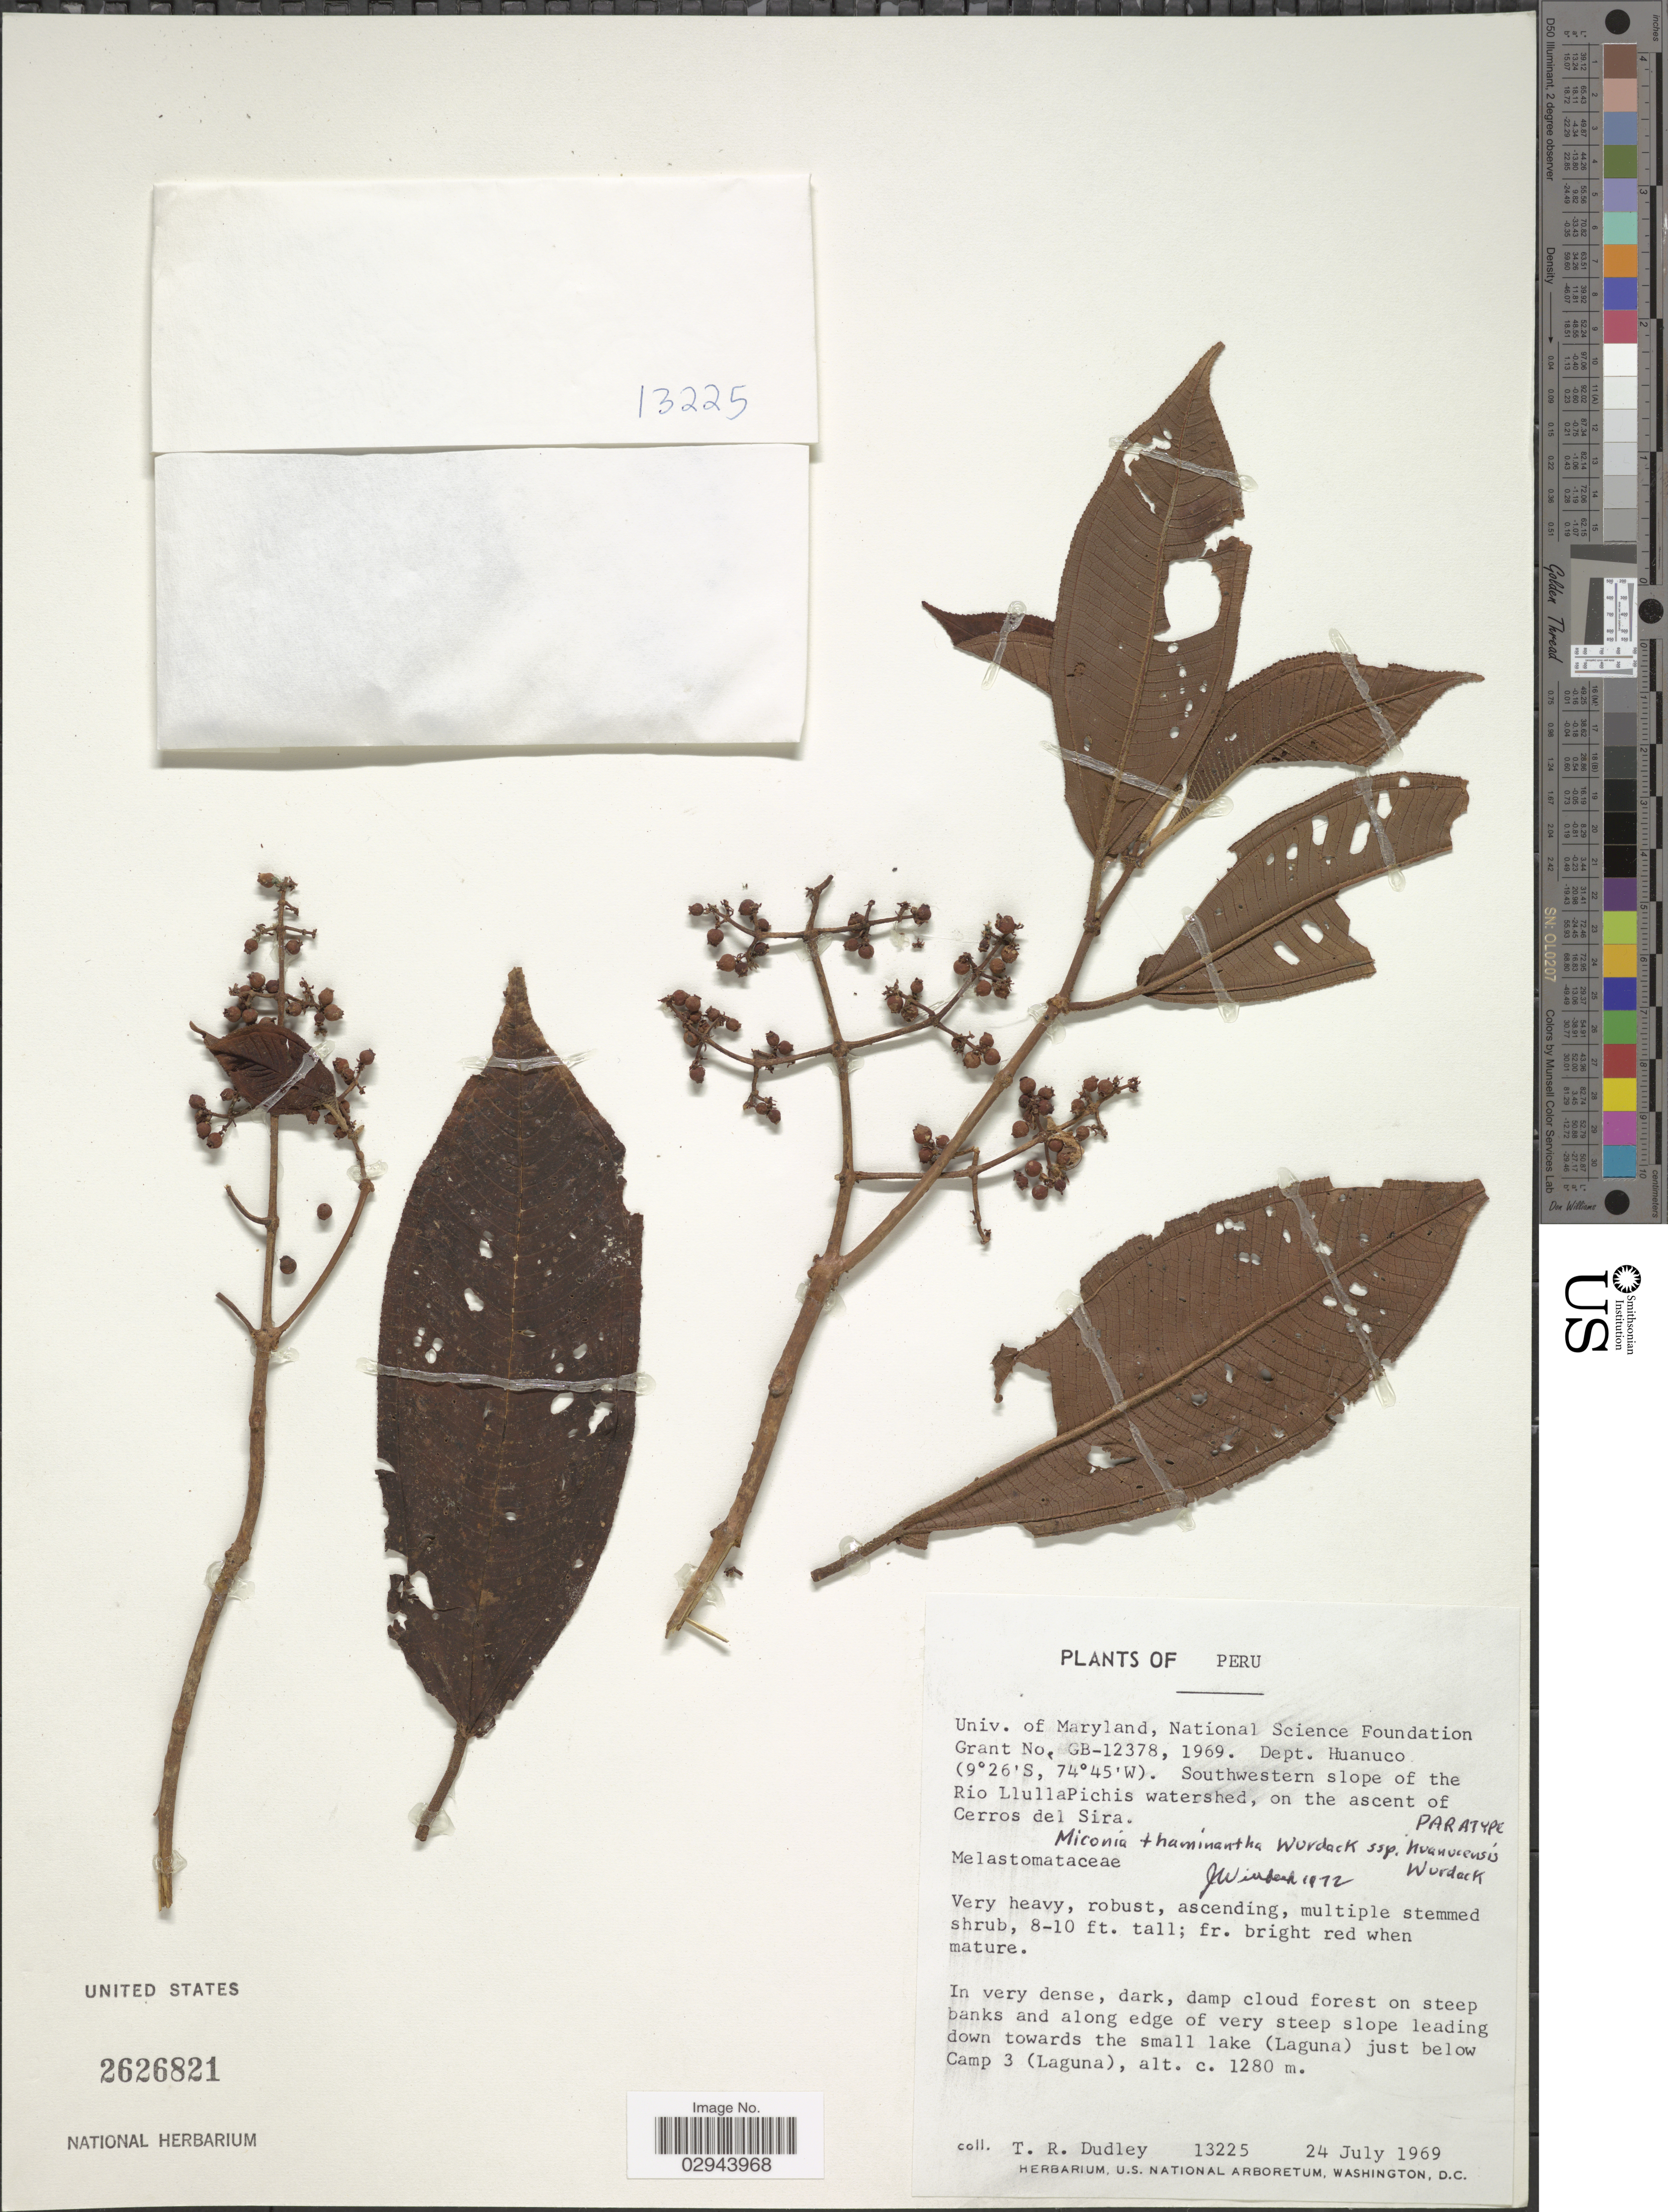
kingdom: Plantae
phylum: Tracheophyta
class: Magnoliopsida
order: Myrtales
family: Melastomataceae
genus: Miconia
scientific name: Miconia thaminantha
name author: Wurdack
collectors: T. R. Dudley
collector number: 13225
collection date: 1969-07-24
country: Peru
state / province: Huánuco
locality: Dept. Huanuco, Southwestern slope of the Rio LlullaPichis watershed, on the ascent of Cerros del Sira. In very dense, dark, damp cloud forest on steep banks and along edge of very steep slope leading down towards the small lake (Laguna) just below Camp 3 (Laguna).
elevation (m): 1280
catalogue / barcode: US 2626821